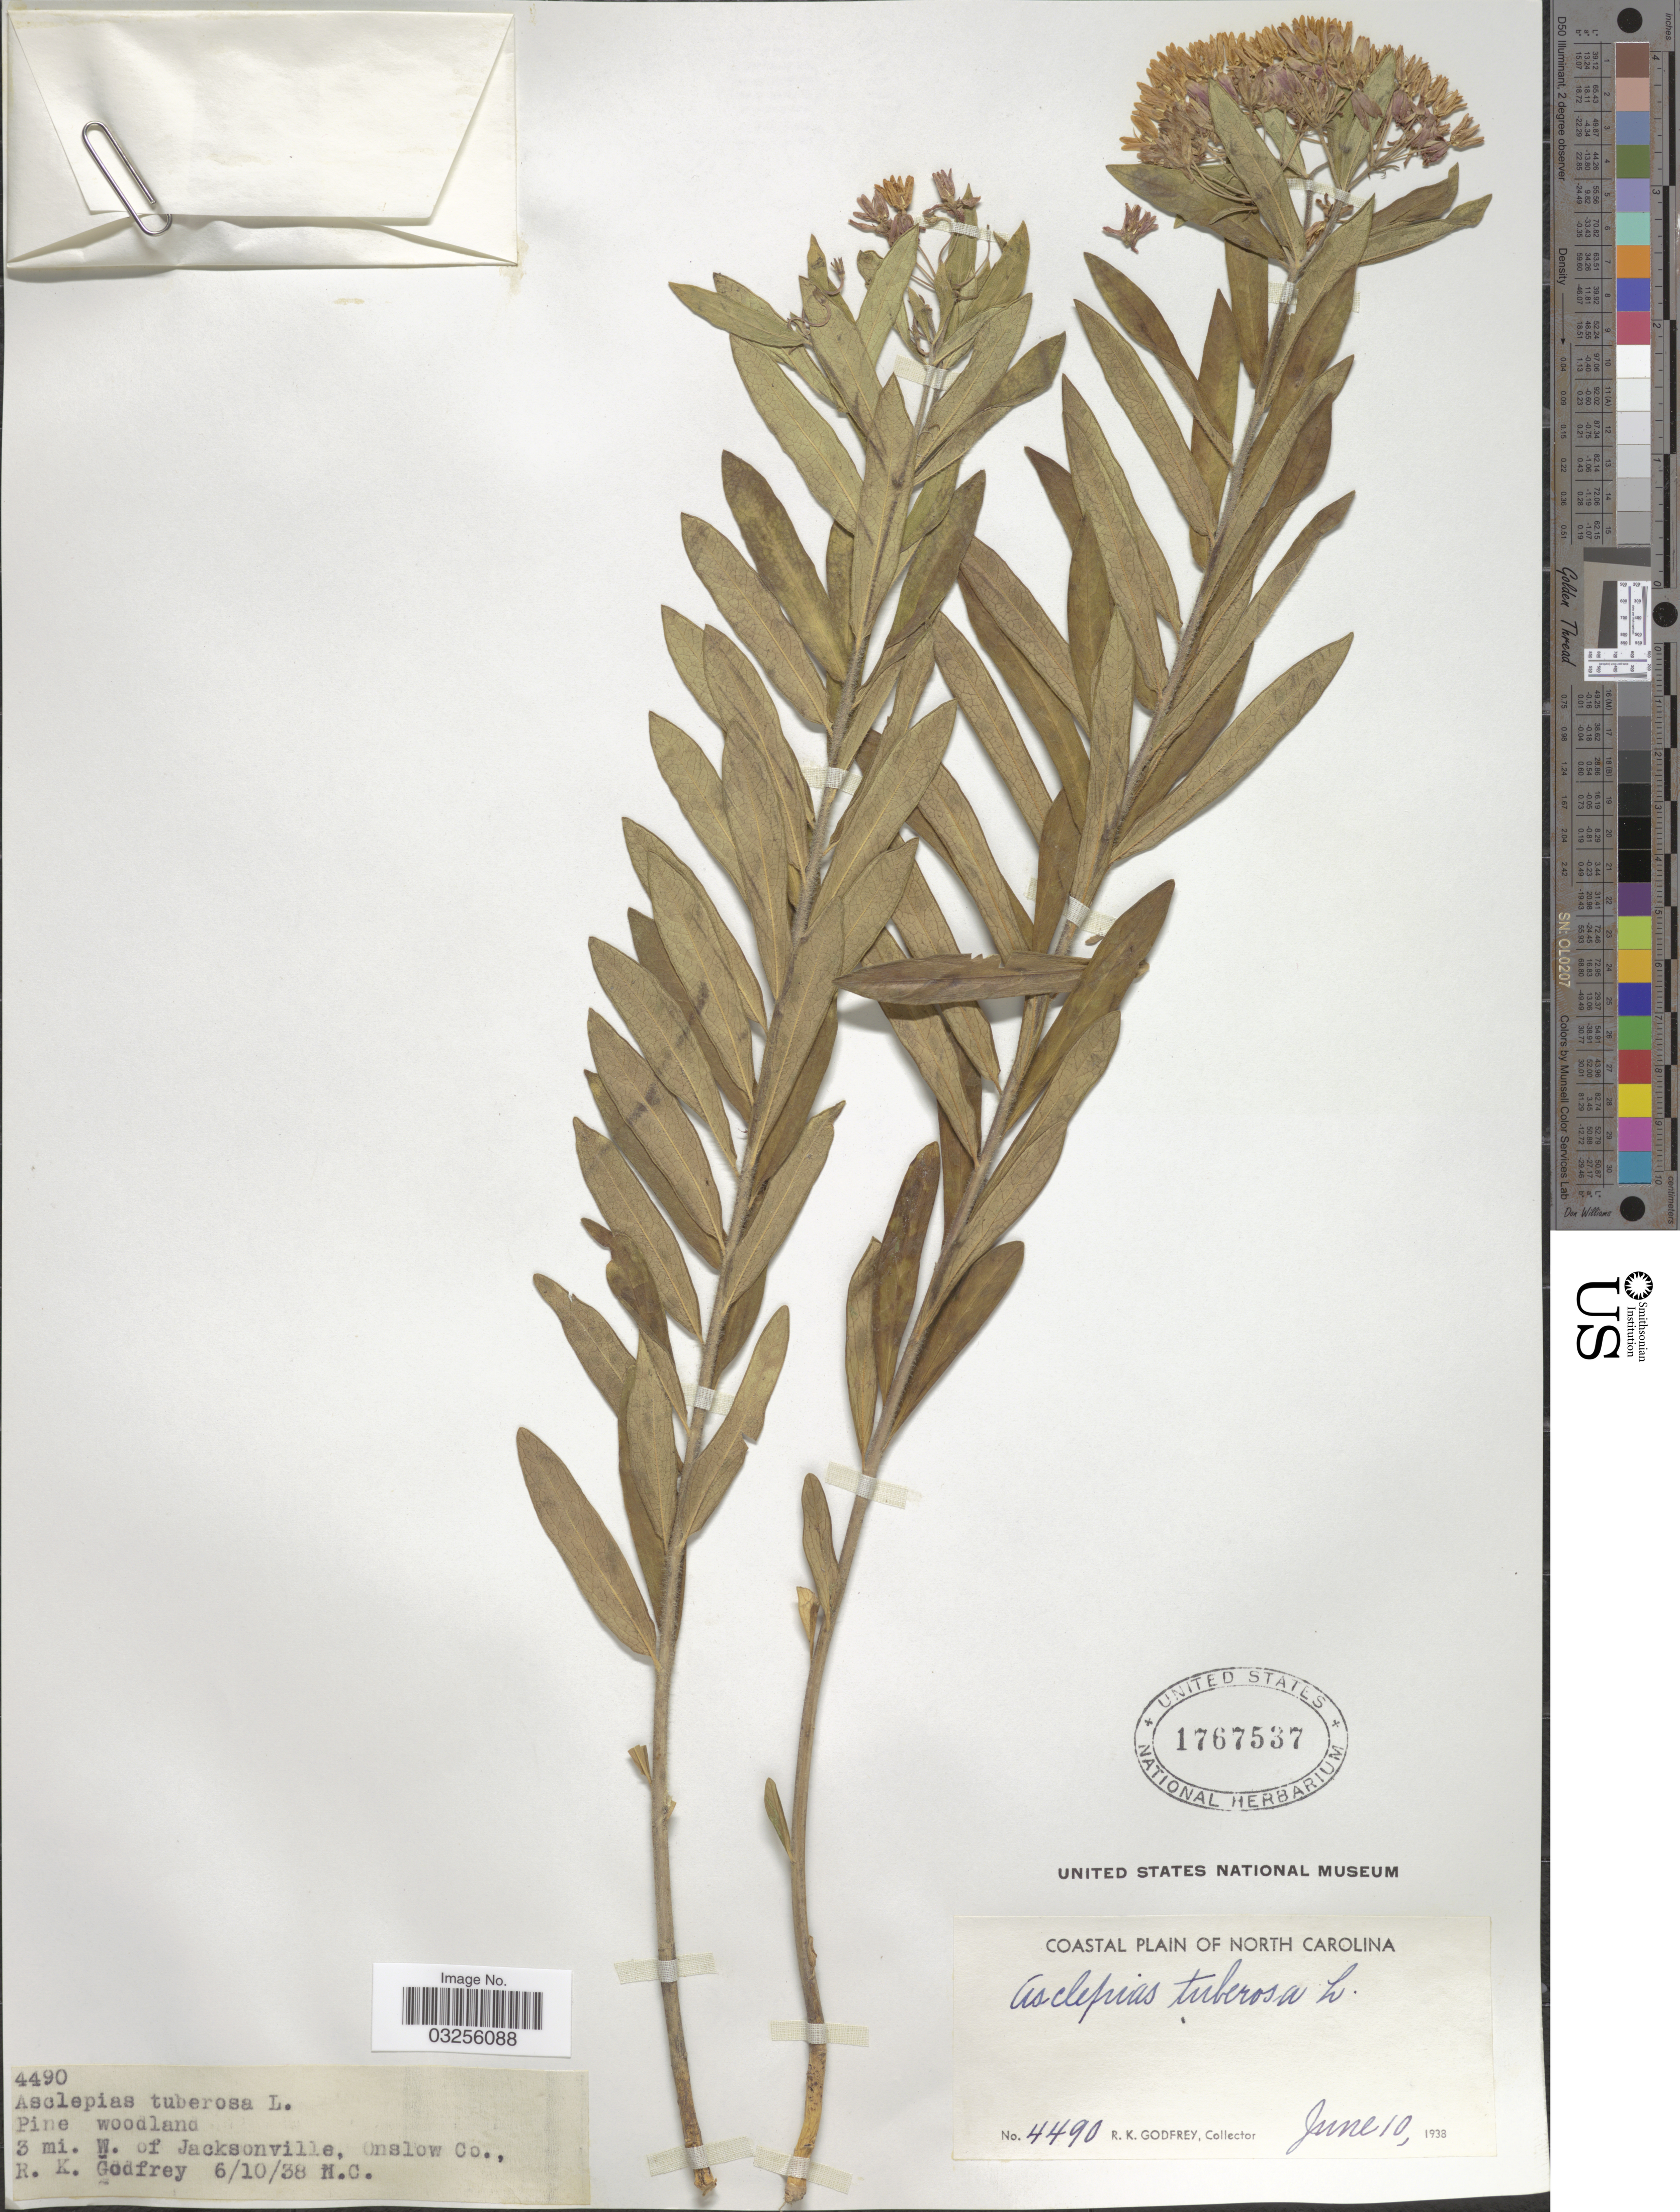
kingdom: Plantae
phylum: Tracheophyta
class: Magnoliopsida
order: Gentianales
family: Apocynaceae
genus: Asclepias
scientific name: Asclepias tuberosa subsp. tuberosa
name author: L.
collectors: R. K. Godfrey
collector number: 4490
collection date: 1938-06-10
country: United States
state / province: North Carolina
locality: Coastal Plain. 3 mi. W. of Jacksonville, Onslow Co.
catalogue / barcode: US 1767537